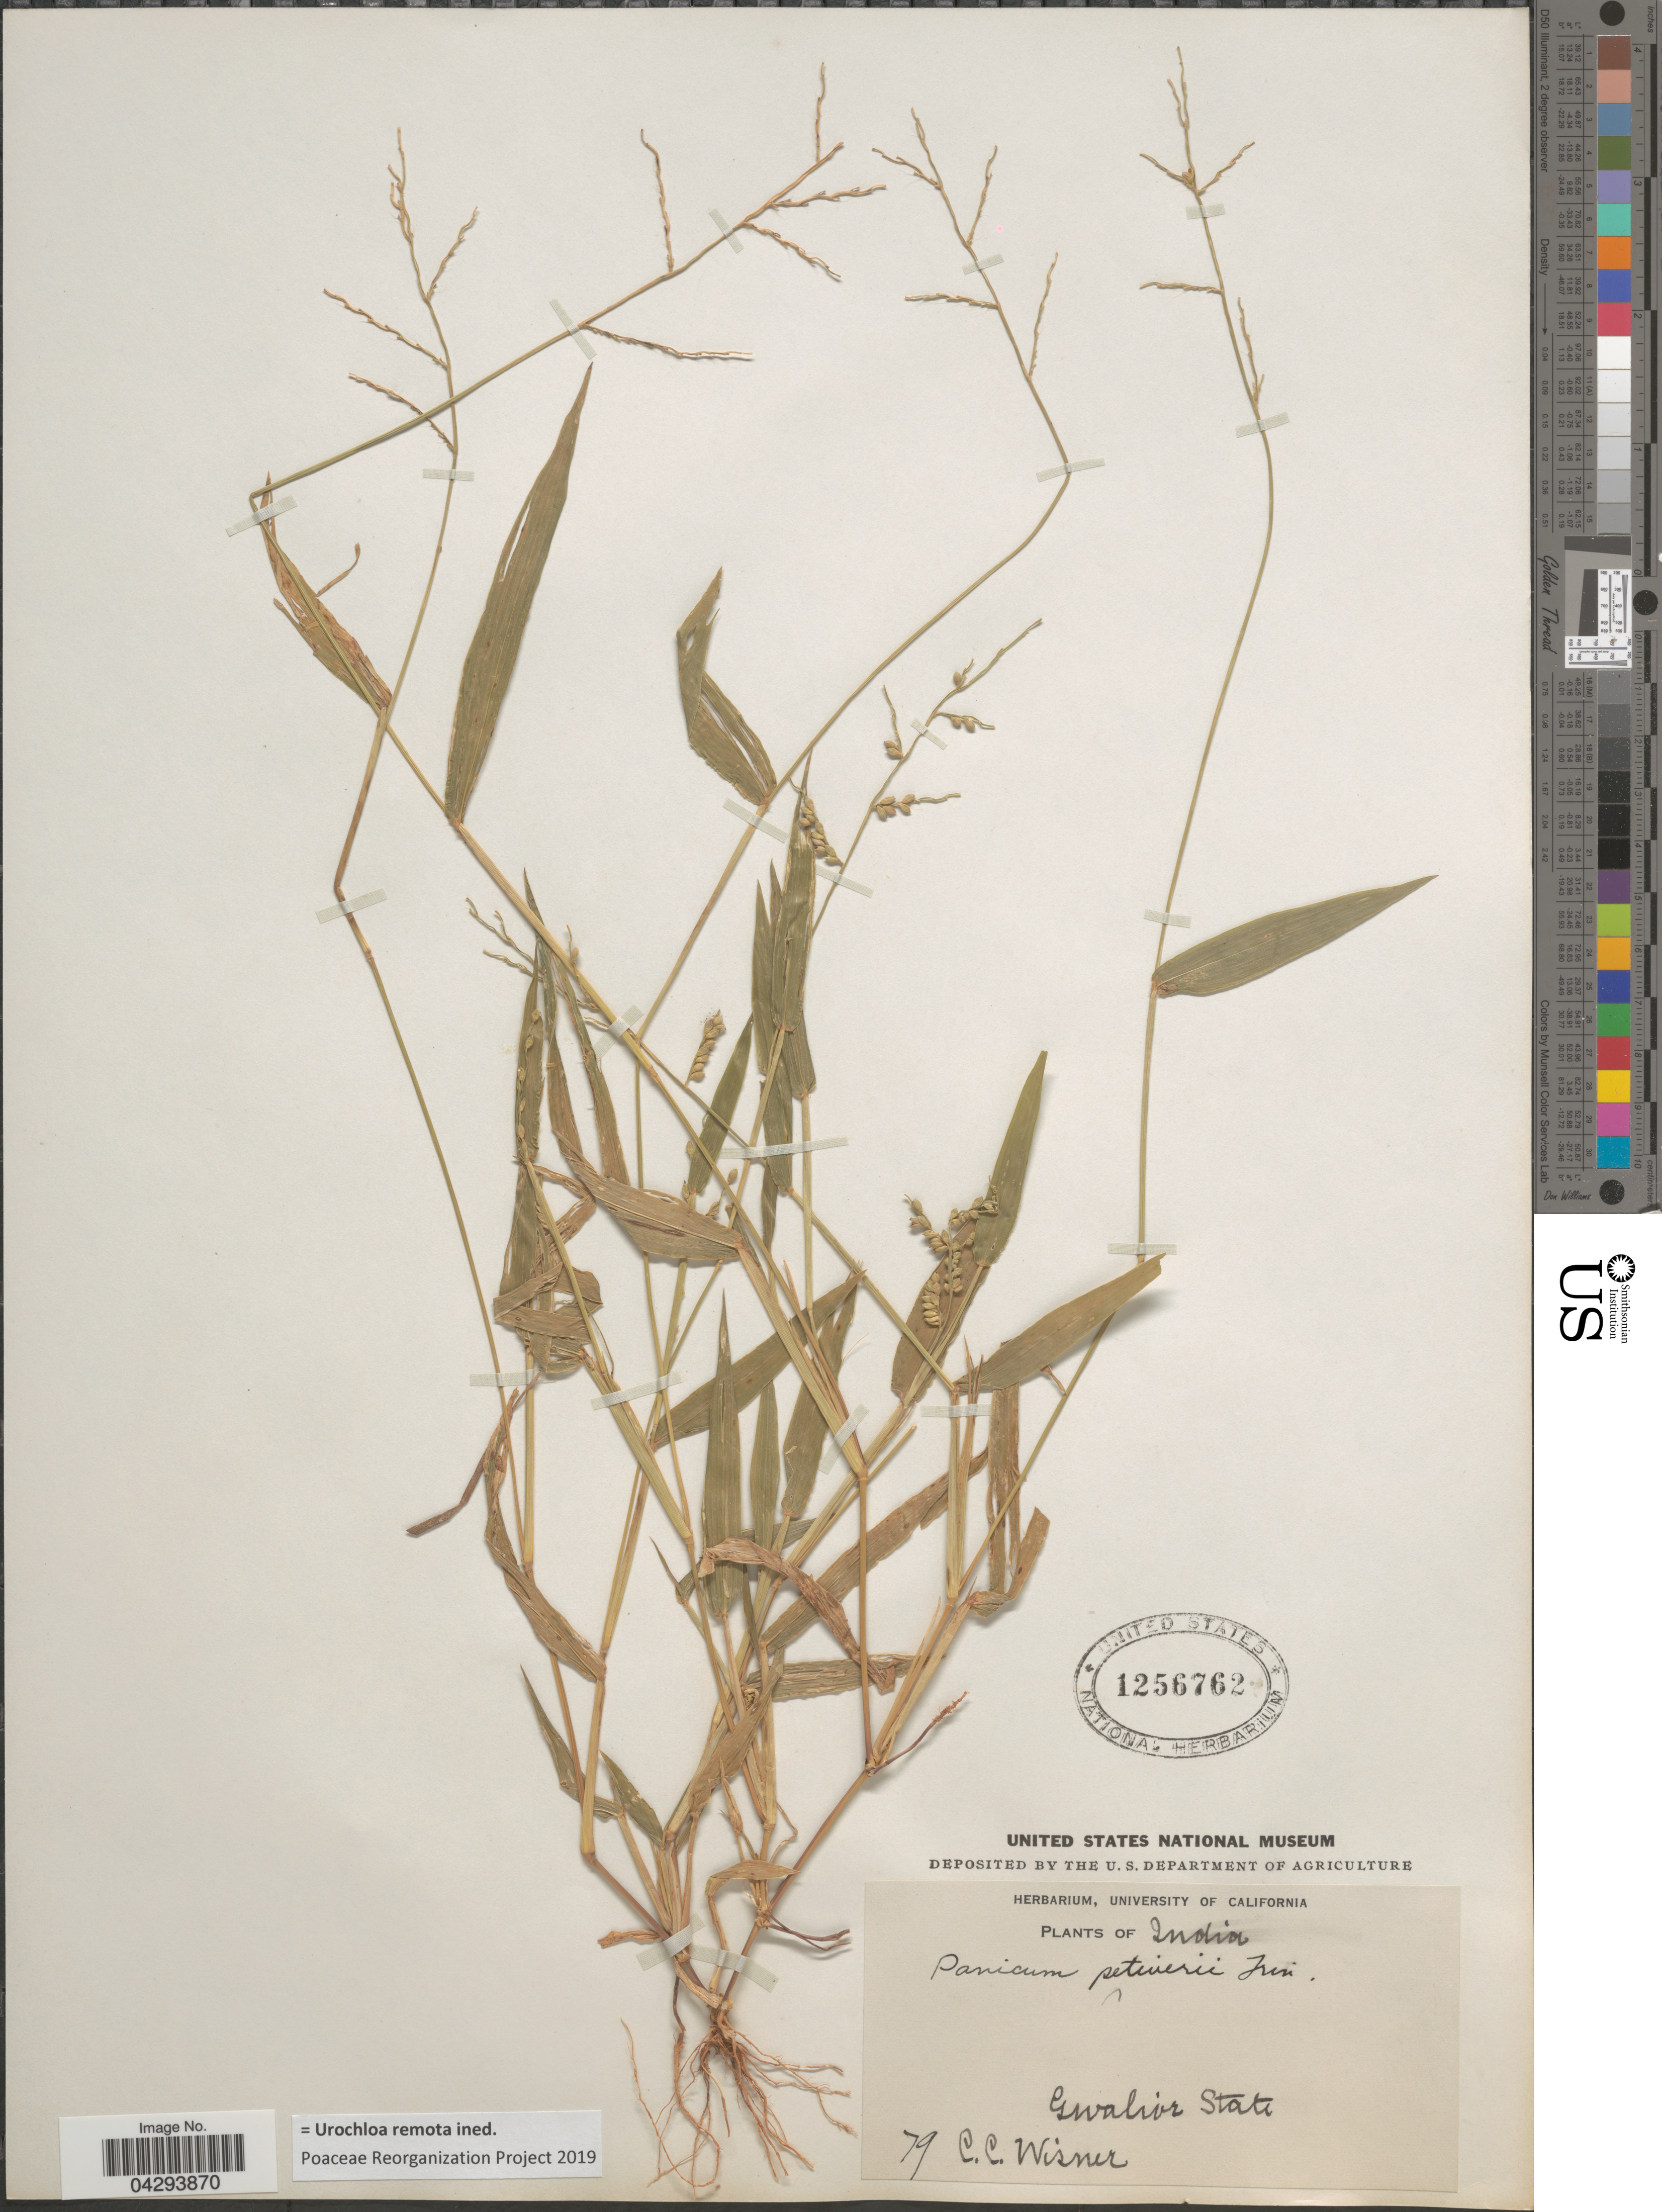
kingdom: Plantae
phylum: Tracheophyta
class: Liliopsida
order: Poales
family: Poaceae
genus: Urochloa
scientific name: Urochloa remota ined.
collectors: C. Wisner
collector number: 79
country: India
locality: Gwalior State.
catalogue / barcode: US 1256762